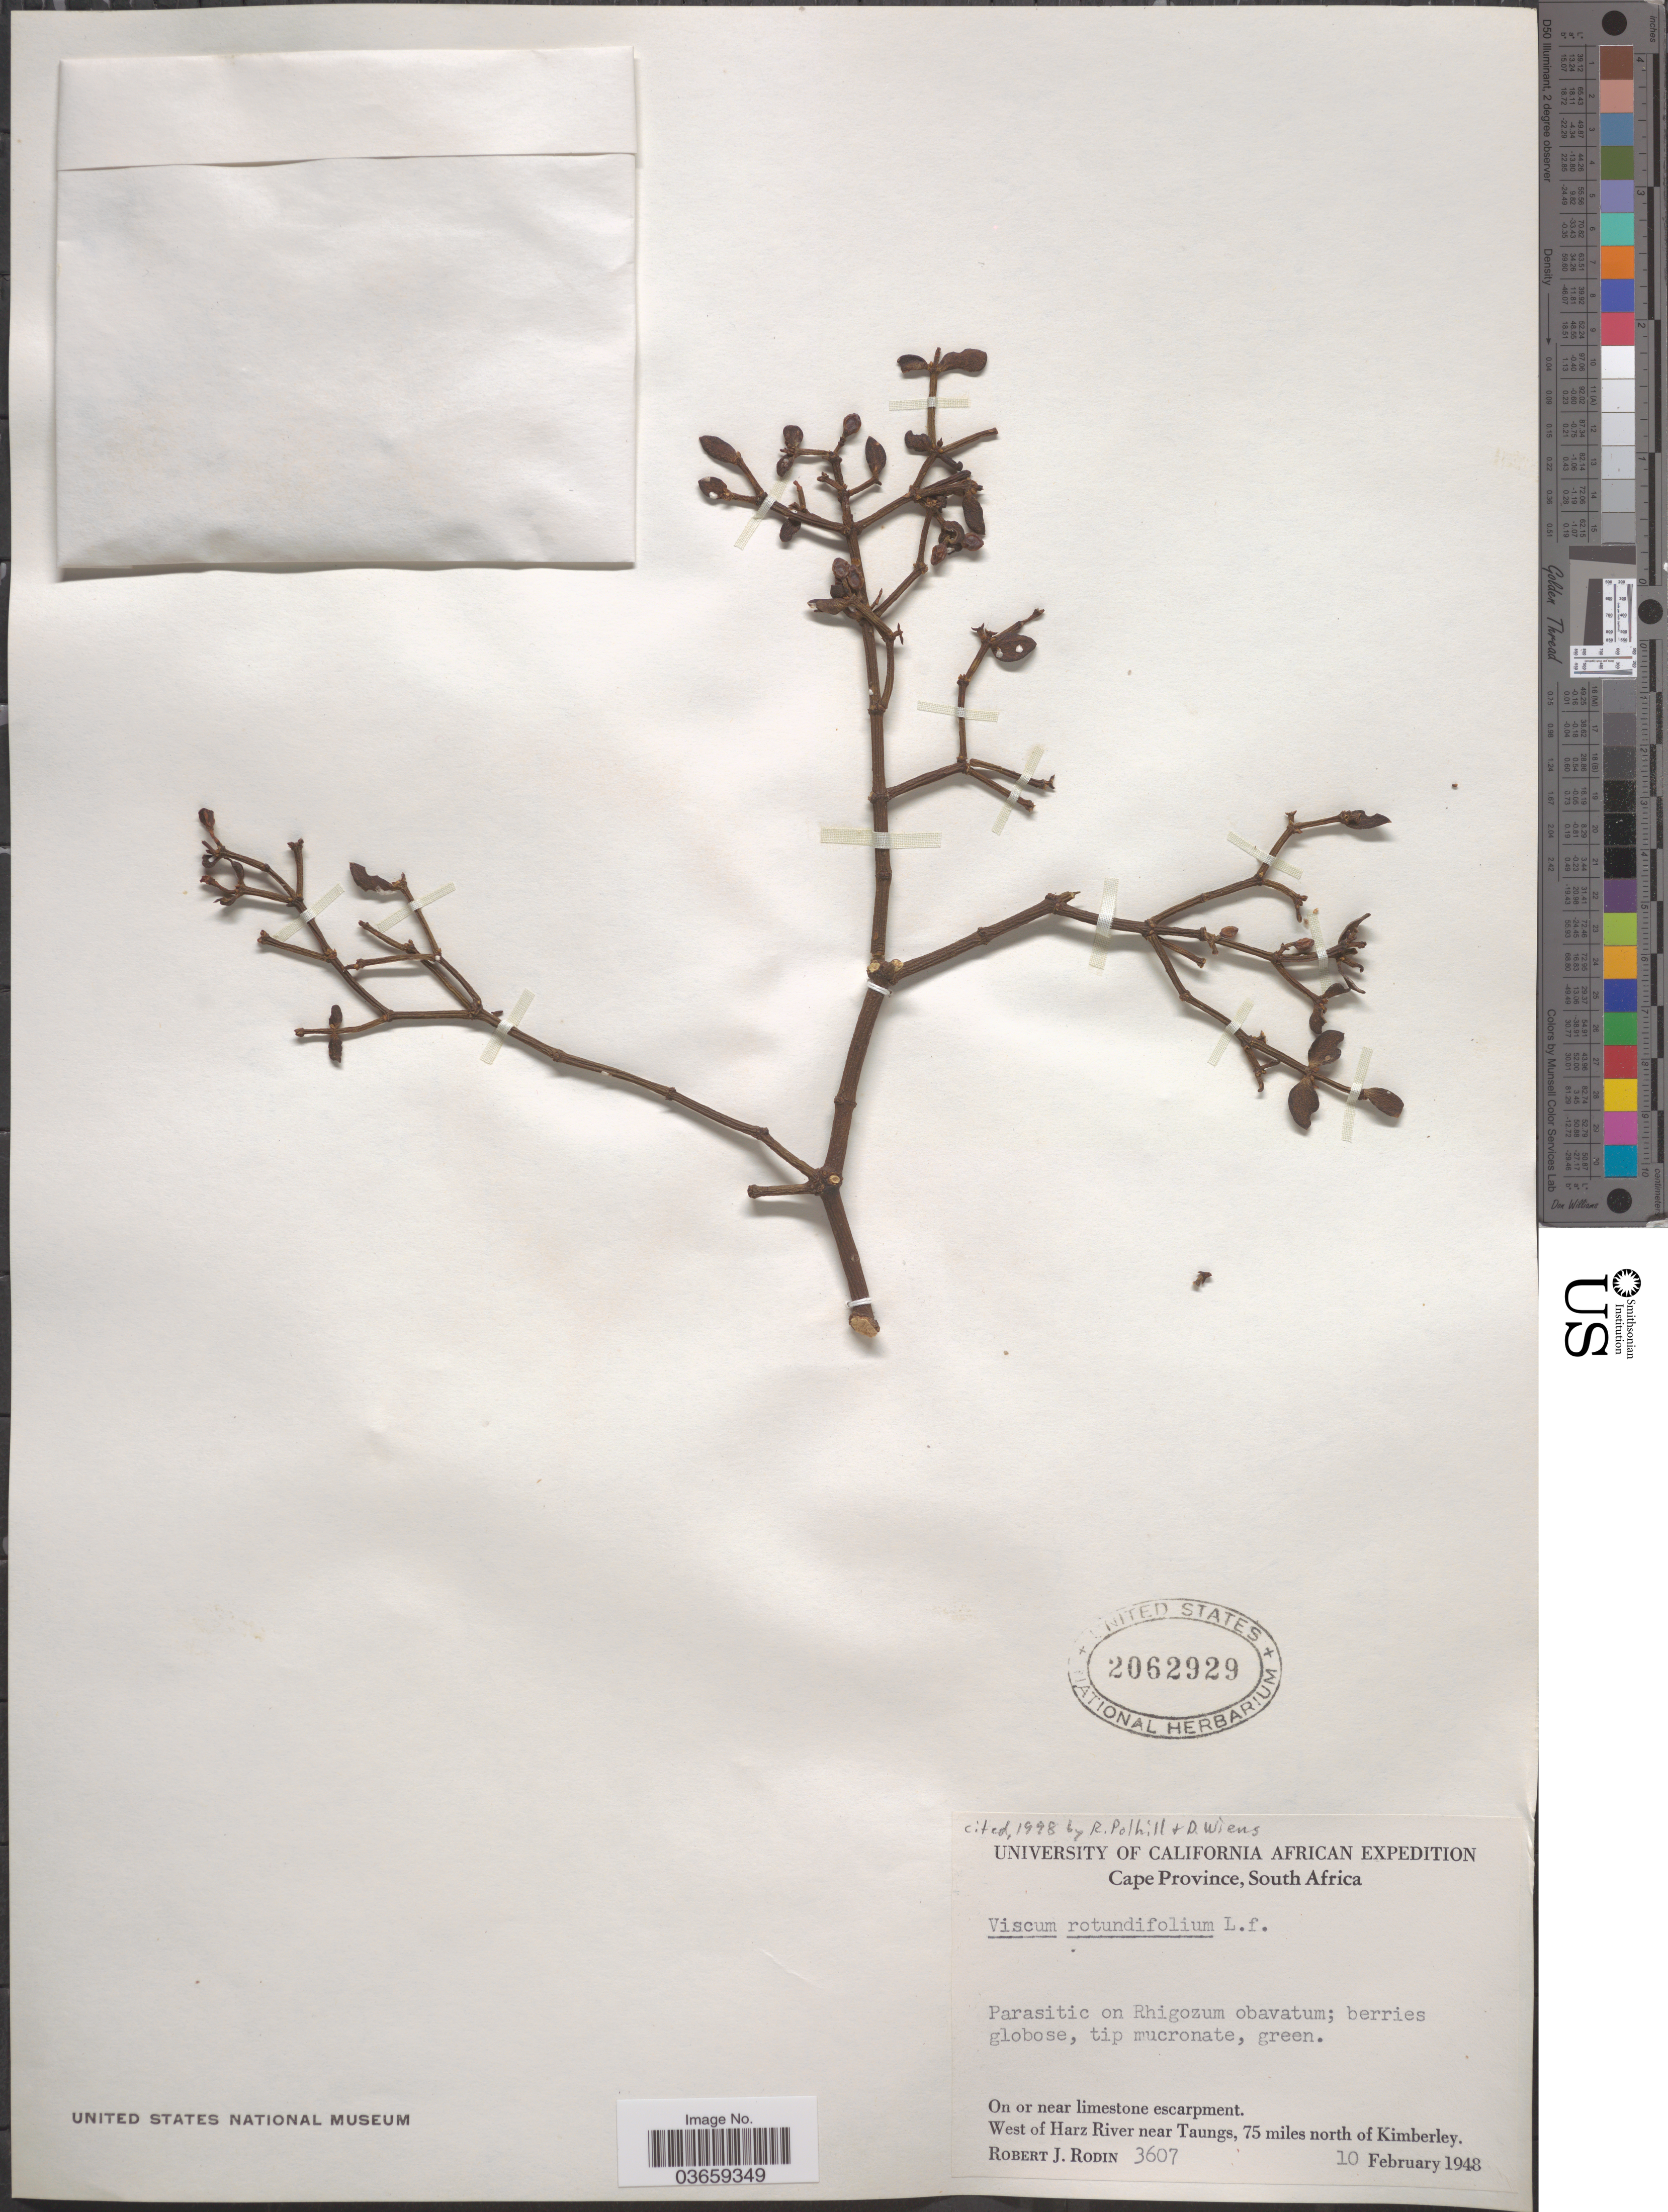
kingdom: Plantae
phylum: Tracheophyta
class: Magnoliopsida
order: Santalales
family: Viscaceae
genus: Viscum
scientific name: Viscum rotundifolium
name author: L. f.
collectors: R. J. Rodin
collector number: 3607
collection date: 1948-02-10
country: South Africa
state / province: Northern Cape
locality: On or near limestone escarpment. West of Harz River near Taungs, 75 miles north of Kimberley.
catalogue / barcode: US 2062929